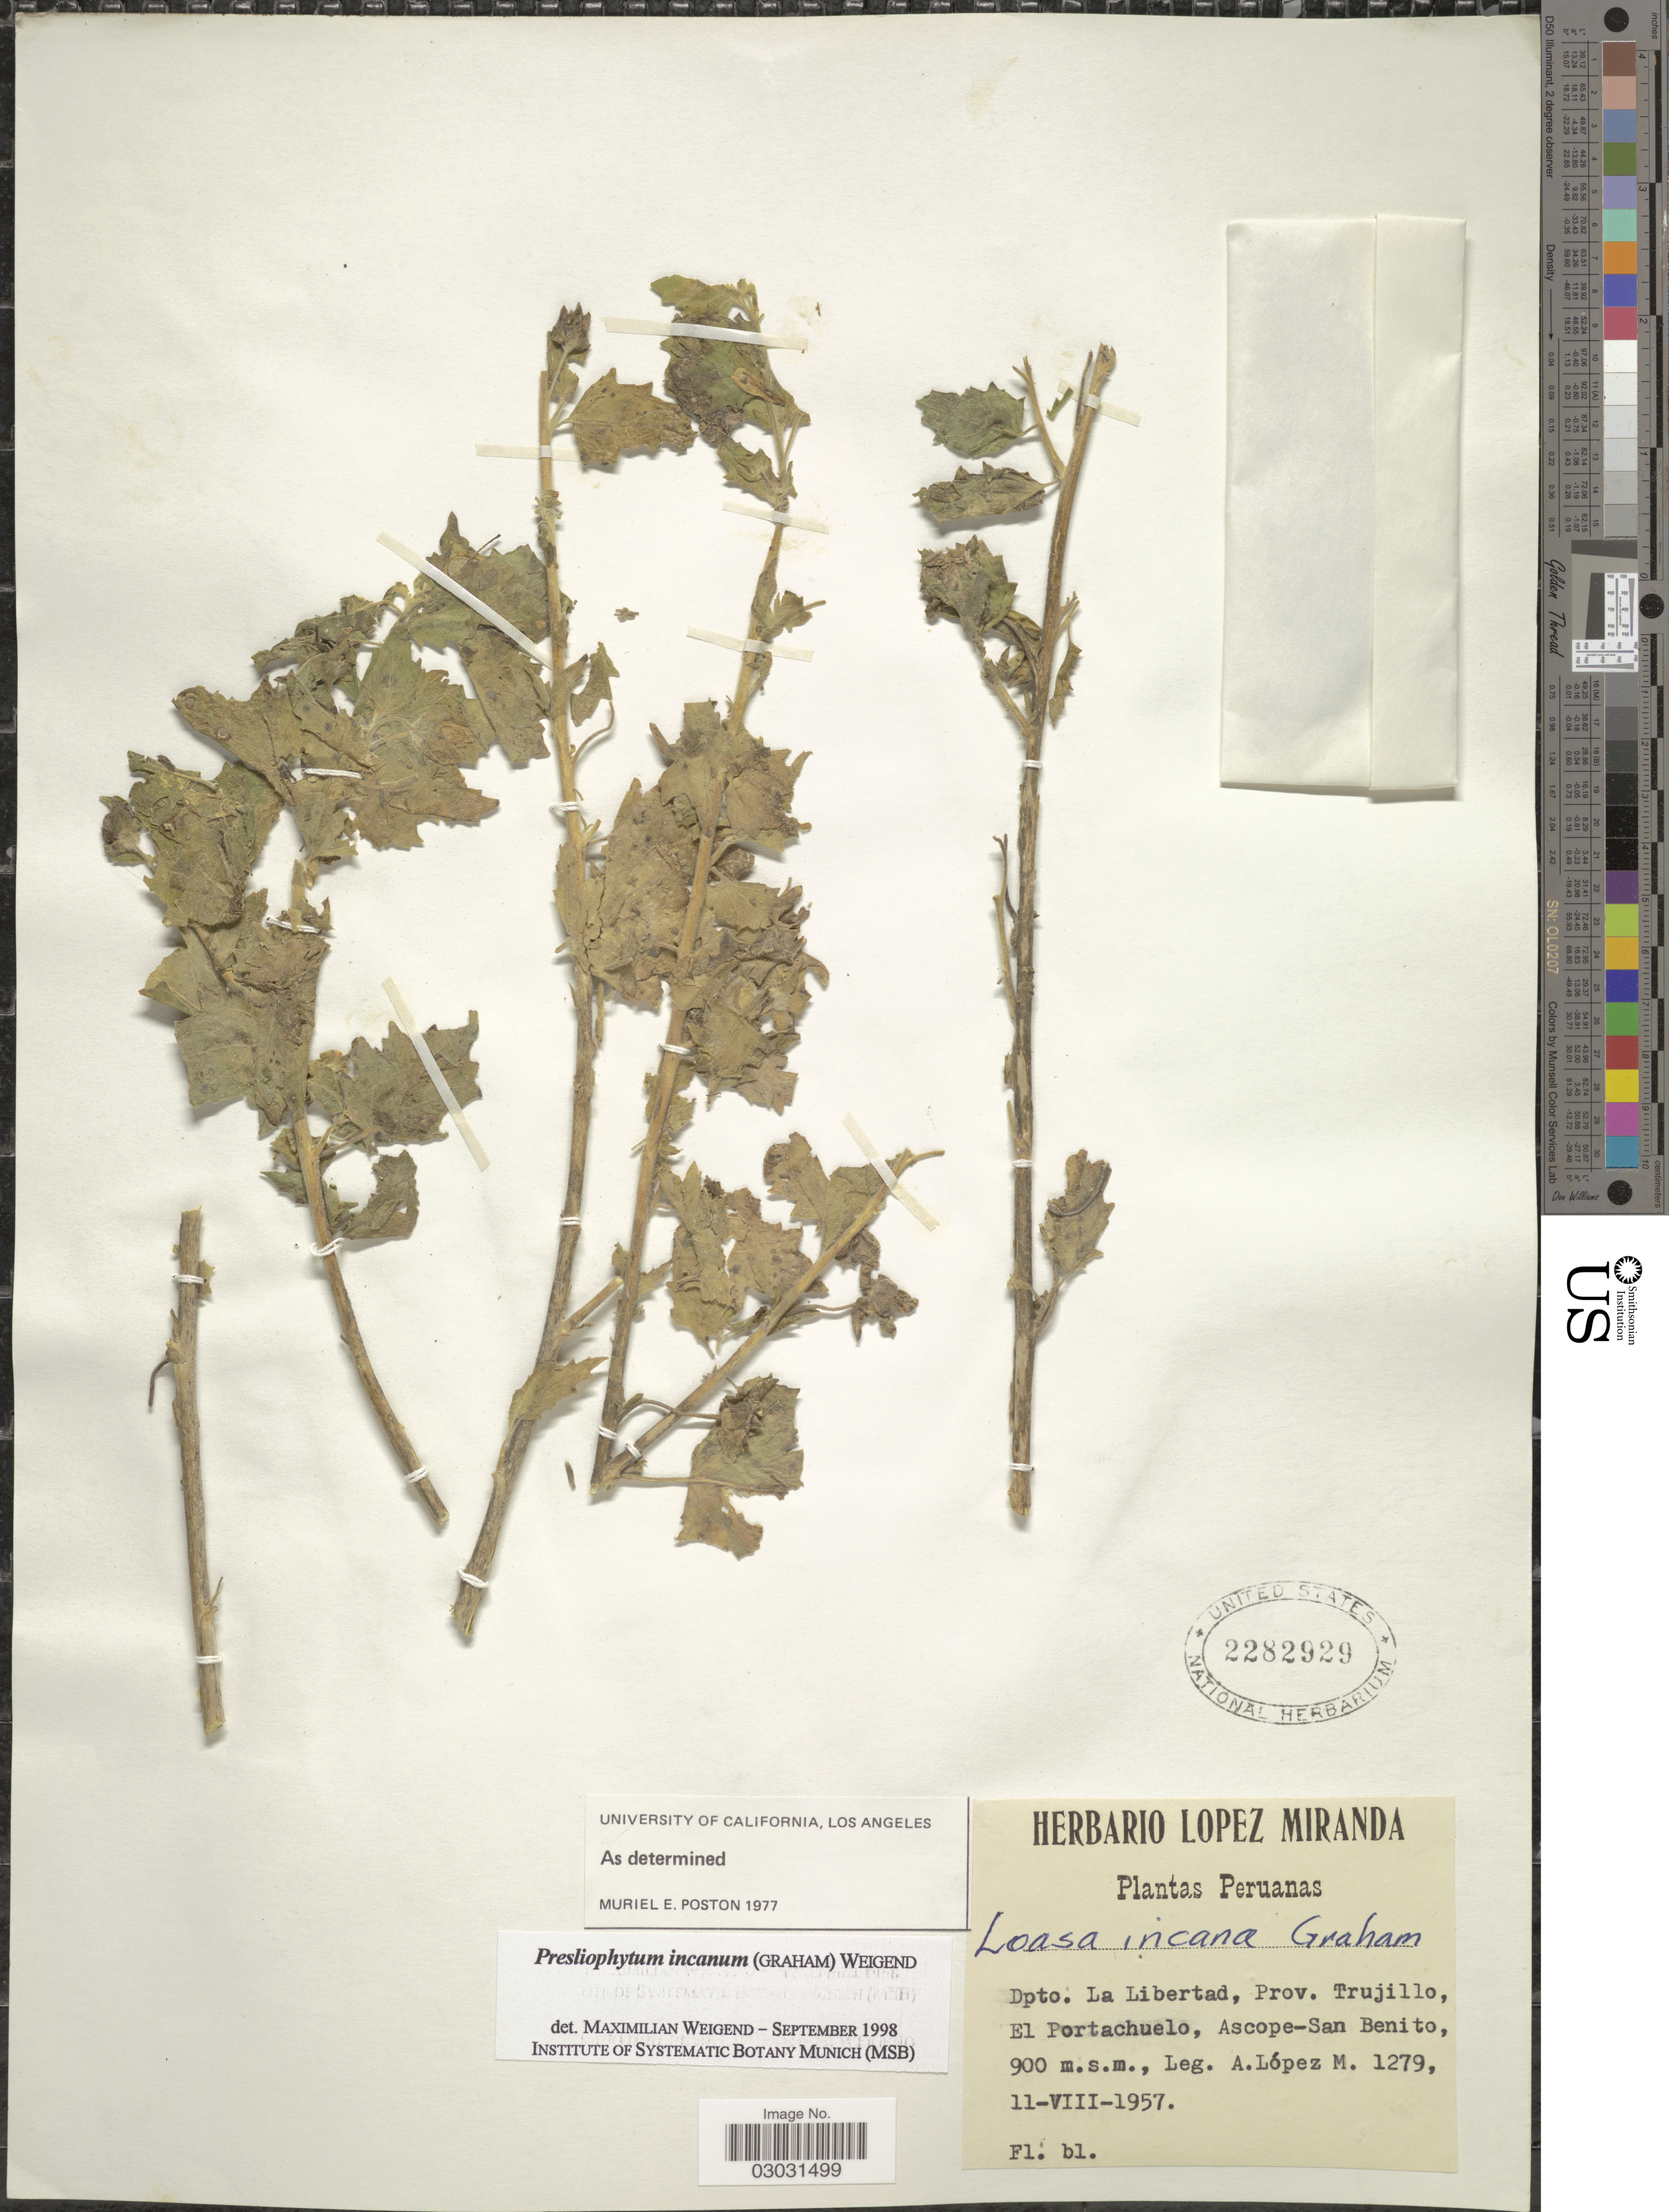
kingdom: Plantae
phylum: Tracheophyta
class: Magnoliopsida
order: Cornales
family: Loasaceae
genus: Presliophytum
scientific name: Presliophytum incanum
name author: (Graham) Weigand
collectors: A. López M.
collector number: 1279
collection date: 1957-08-11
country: Peru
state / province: La Libertad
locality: Dpto. La Libertad, Prov. Trujillo, El Portachuelo, Ascope-San Benito.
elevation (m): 900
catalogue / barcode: US 2282929